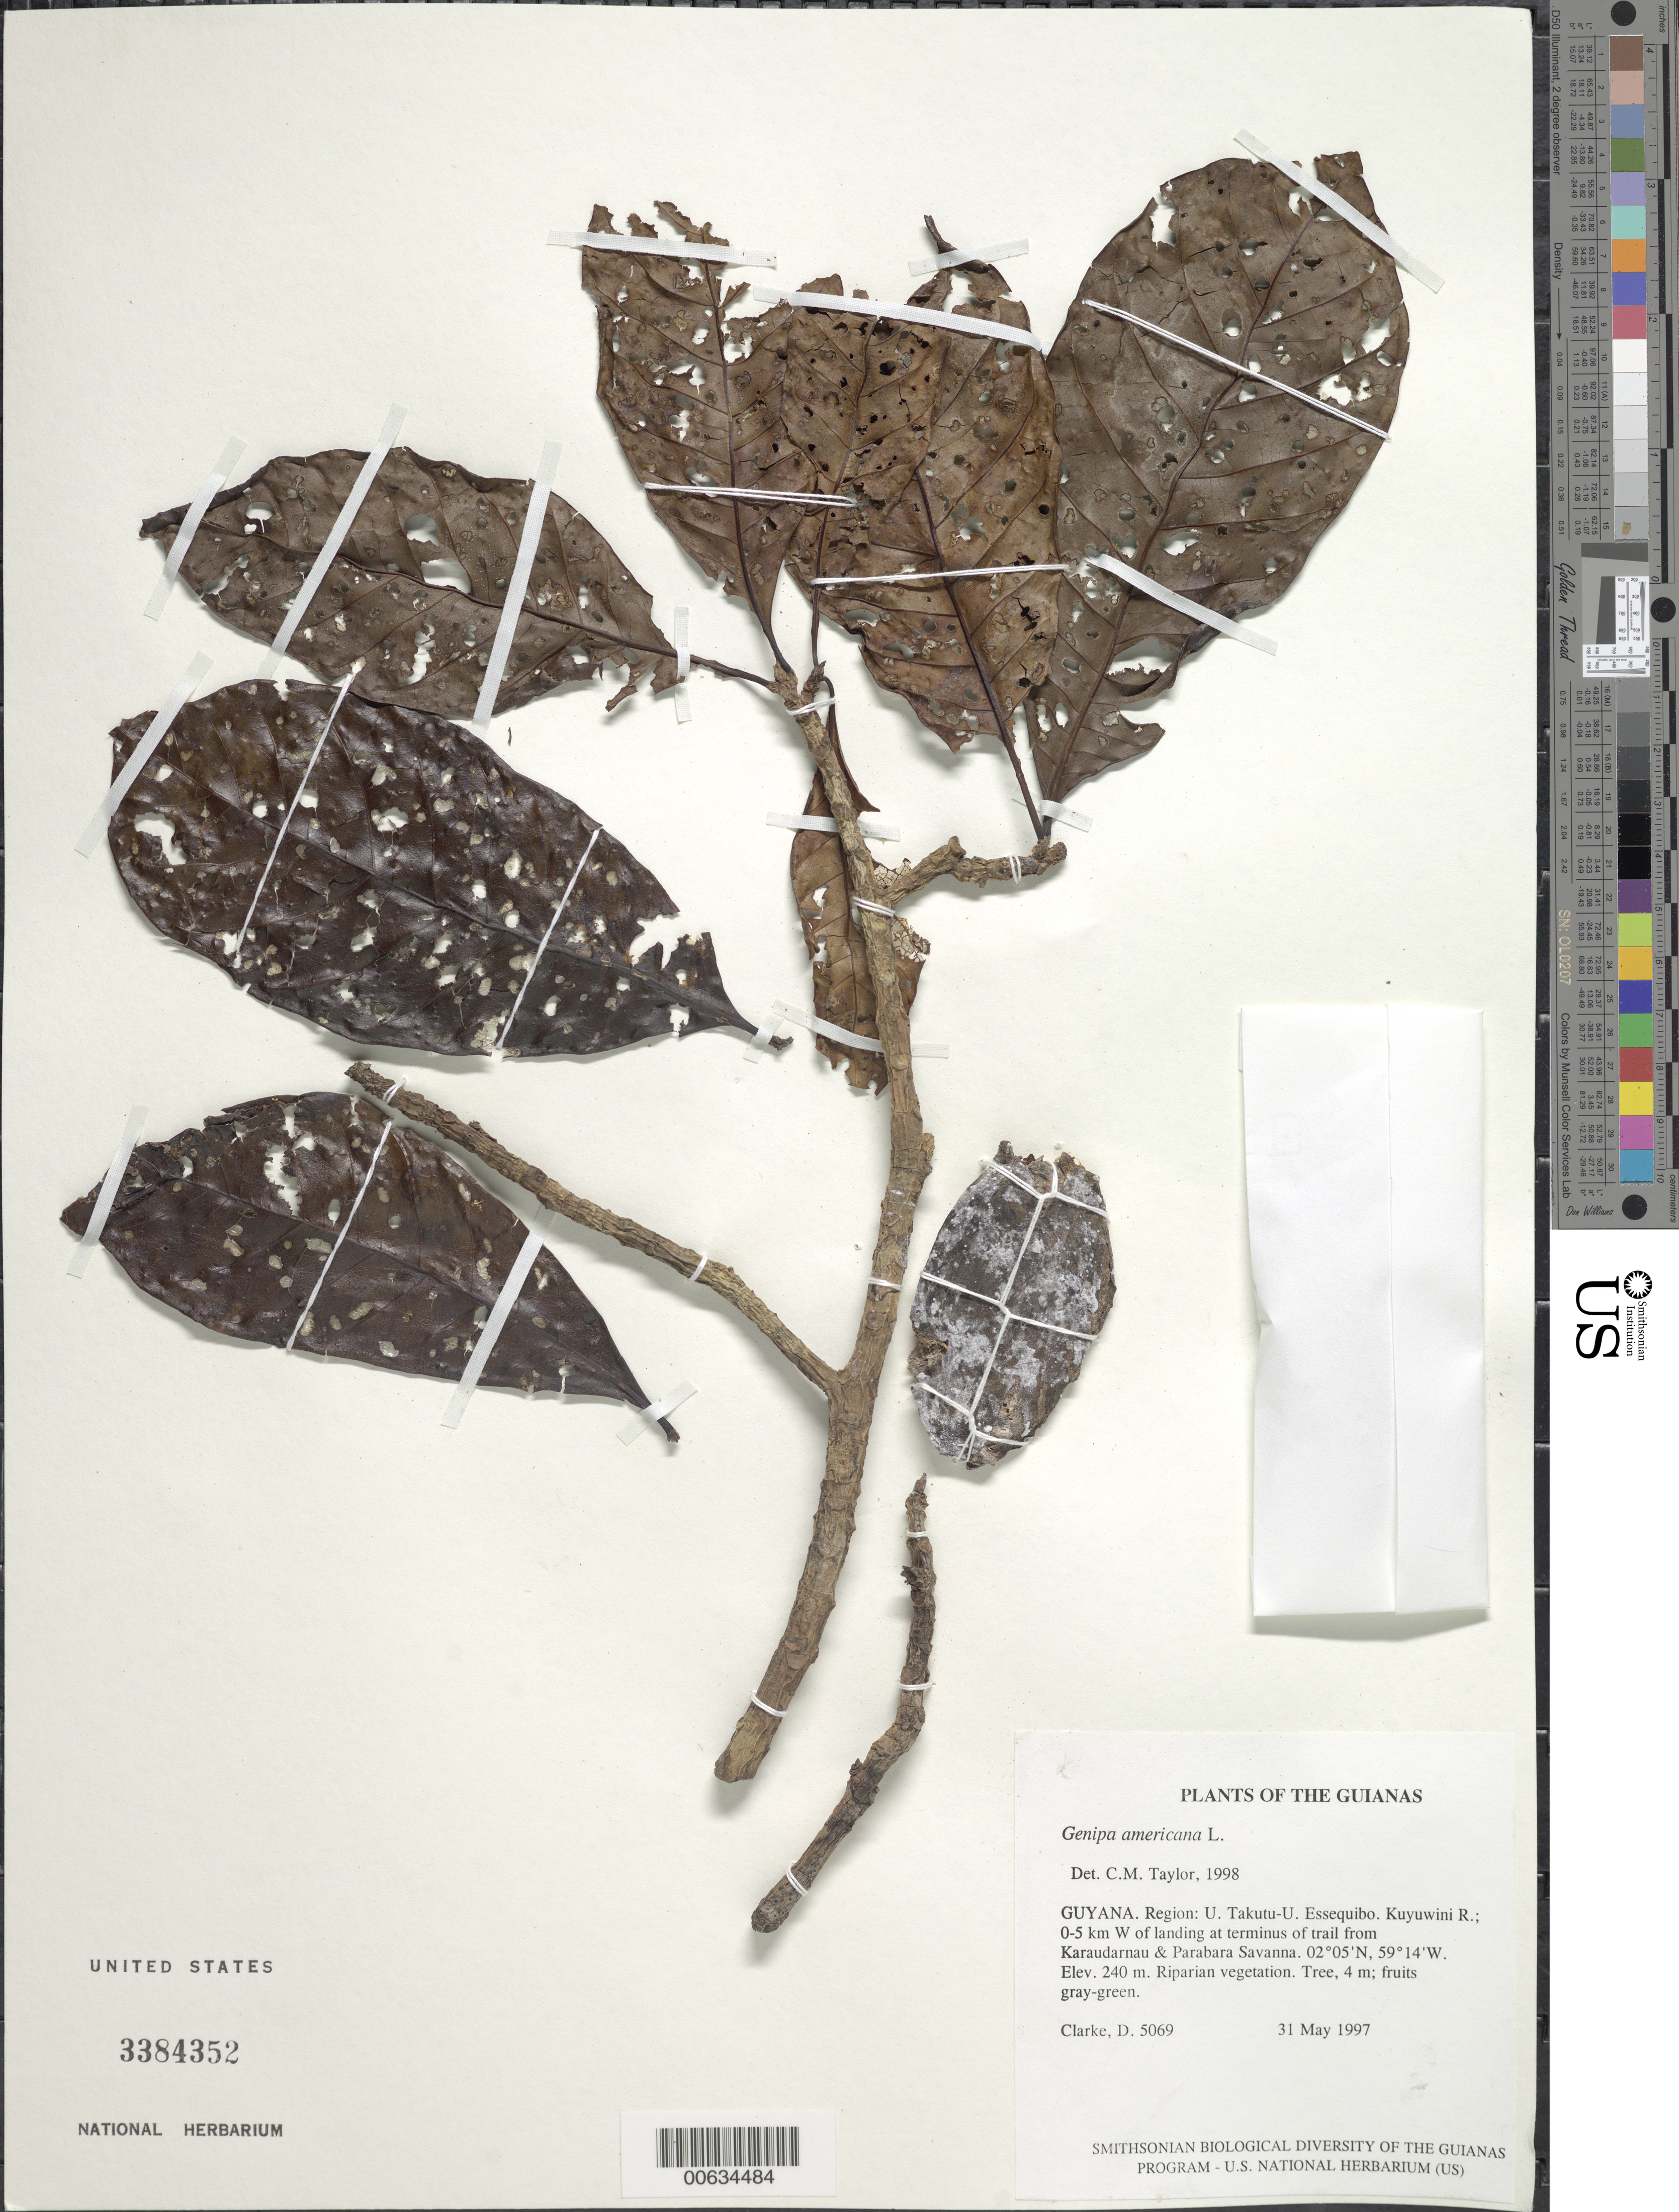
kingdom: Plantae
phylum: Tracheophyta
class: Magnoliopsida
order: Gentianales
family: Rubiaceae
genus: Genipa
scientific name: Genipa americana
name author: L.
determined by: Taylor, Charlotte M.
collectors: H. D. Clarke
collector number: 5069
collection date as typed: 31 May 1997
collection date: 1997-05-31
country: Guyana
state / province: U. Takutu-U. Essequibo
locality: Kuyuwini R.; 0-5 km W of landing at terminus of trail from Karaudarnau & Parabara Savanna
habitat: Riparian vegetation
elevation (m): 240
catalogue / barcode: US 3384352